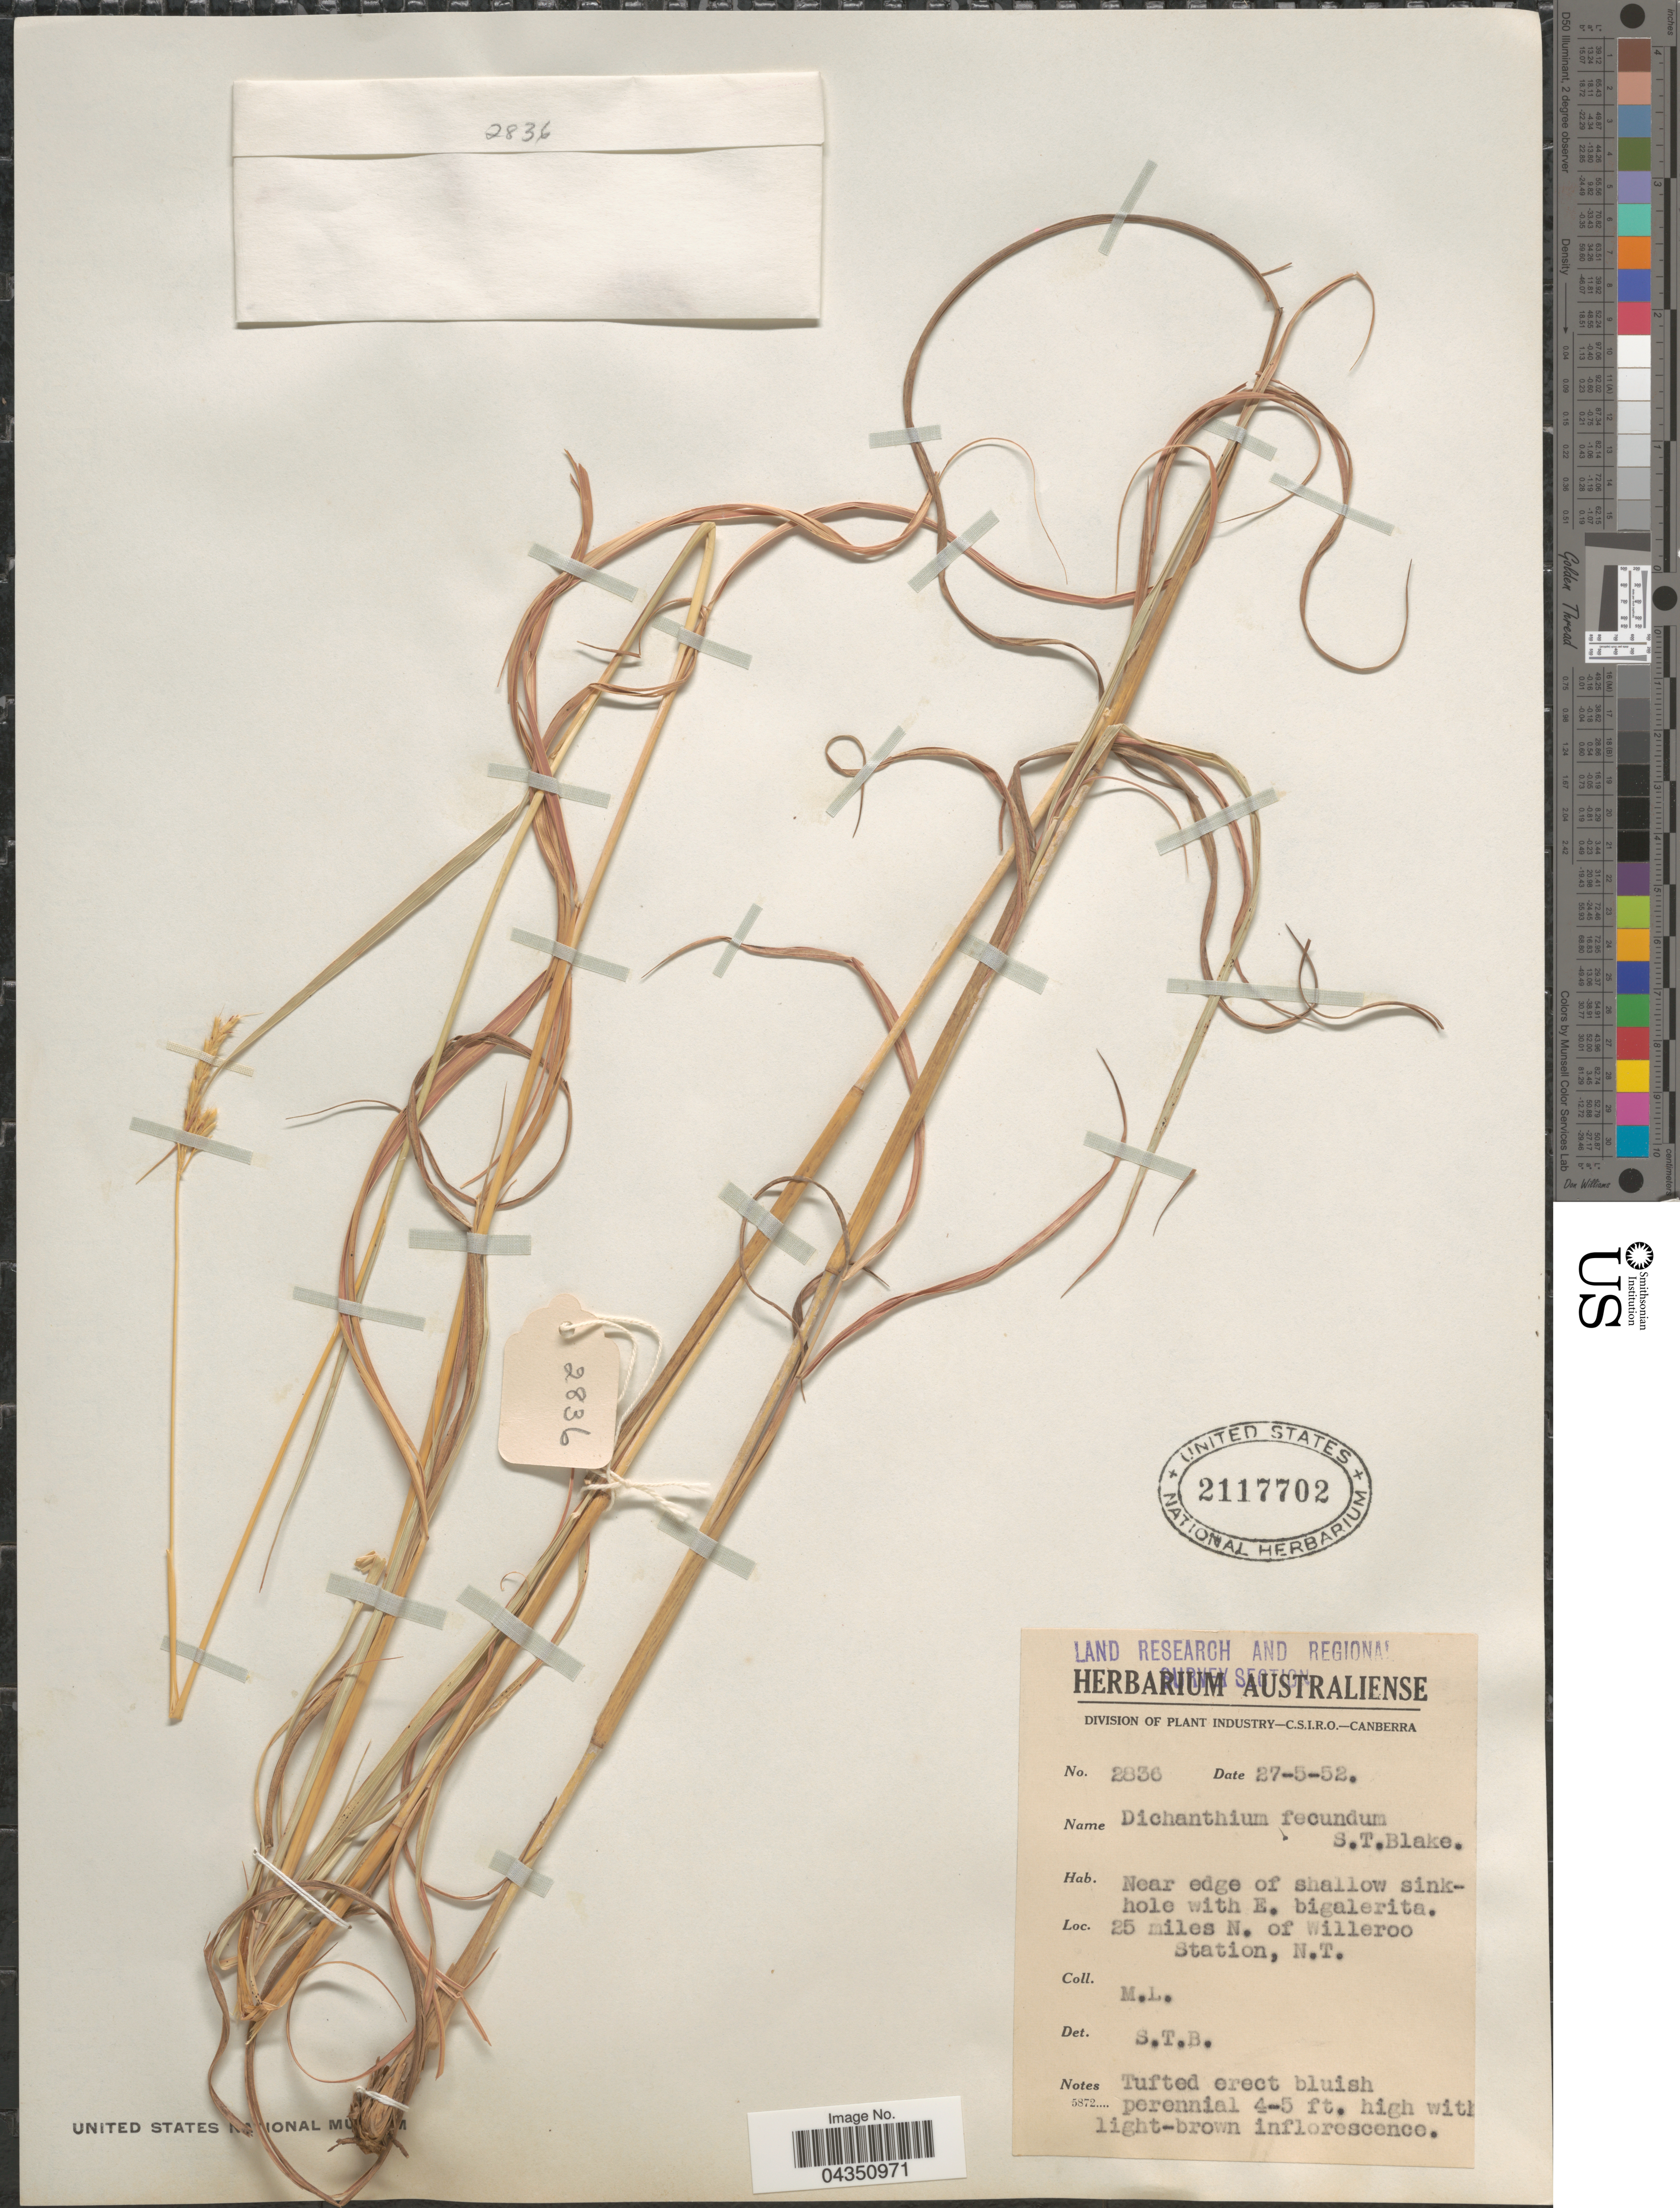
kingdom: Plantae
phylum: Tracheophyta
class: Liliopsida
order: Poales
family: Poaceae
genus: Dichanthium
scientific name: Dichanthium fecundum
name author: S.T. Blake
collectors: M. L.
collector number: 2836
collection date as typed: Transcribed d/m/y: 27/5/52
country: Australia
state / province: Northern Territory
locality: Land Research and Regional Survey Section. Near edge of shallow sinkhole. 25 miles N. of Willeroo Station.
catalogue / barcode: US 2117702